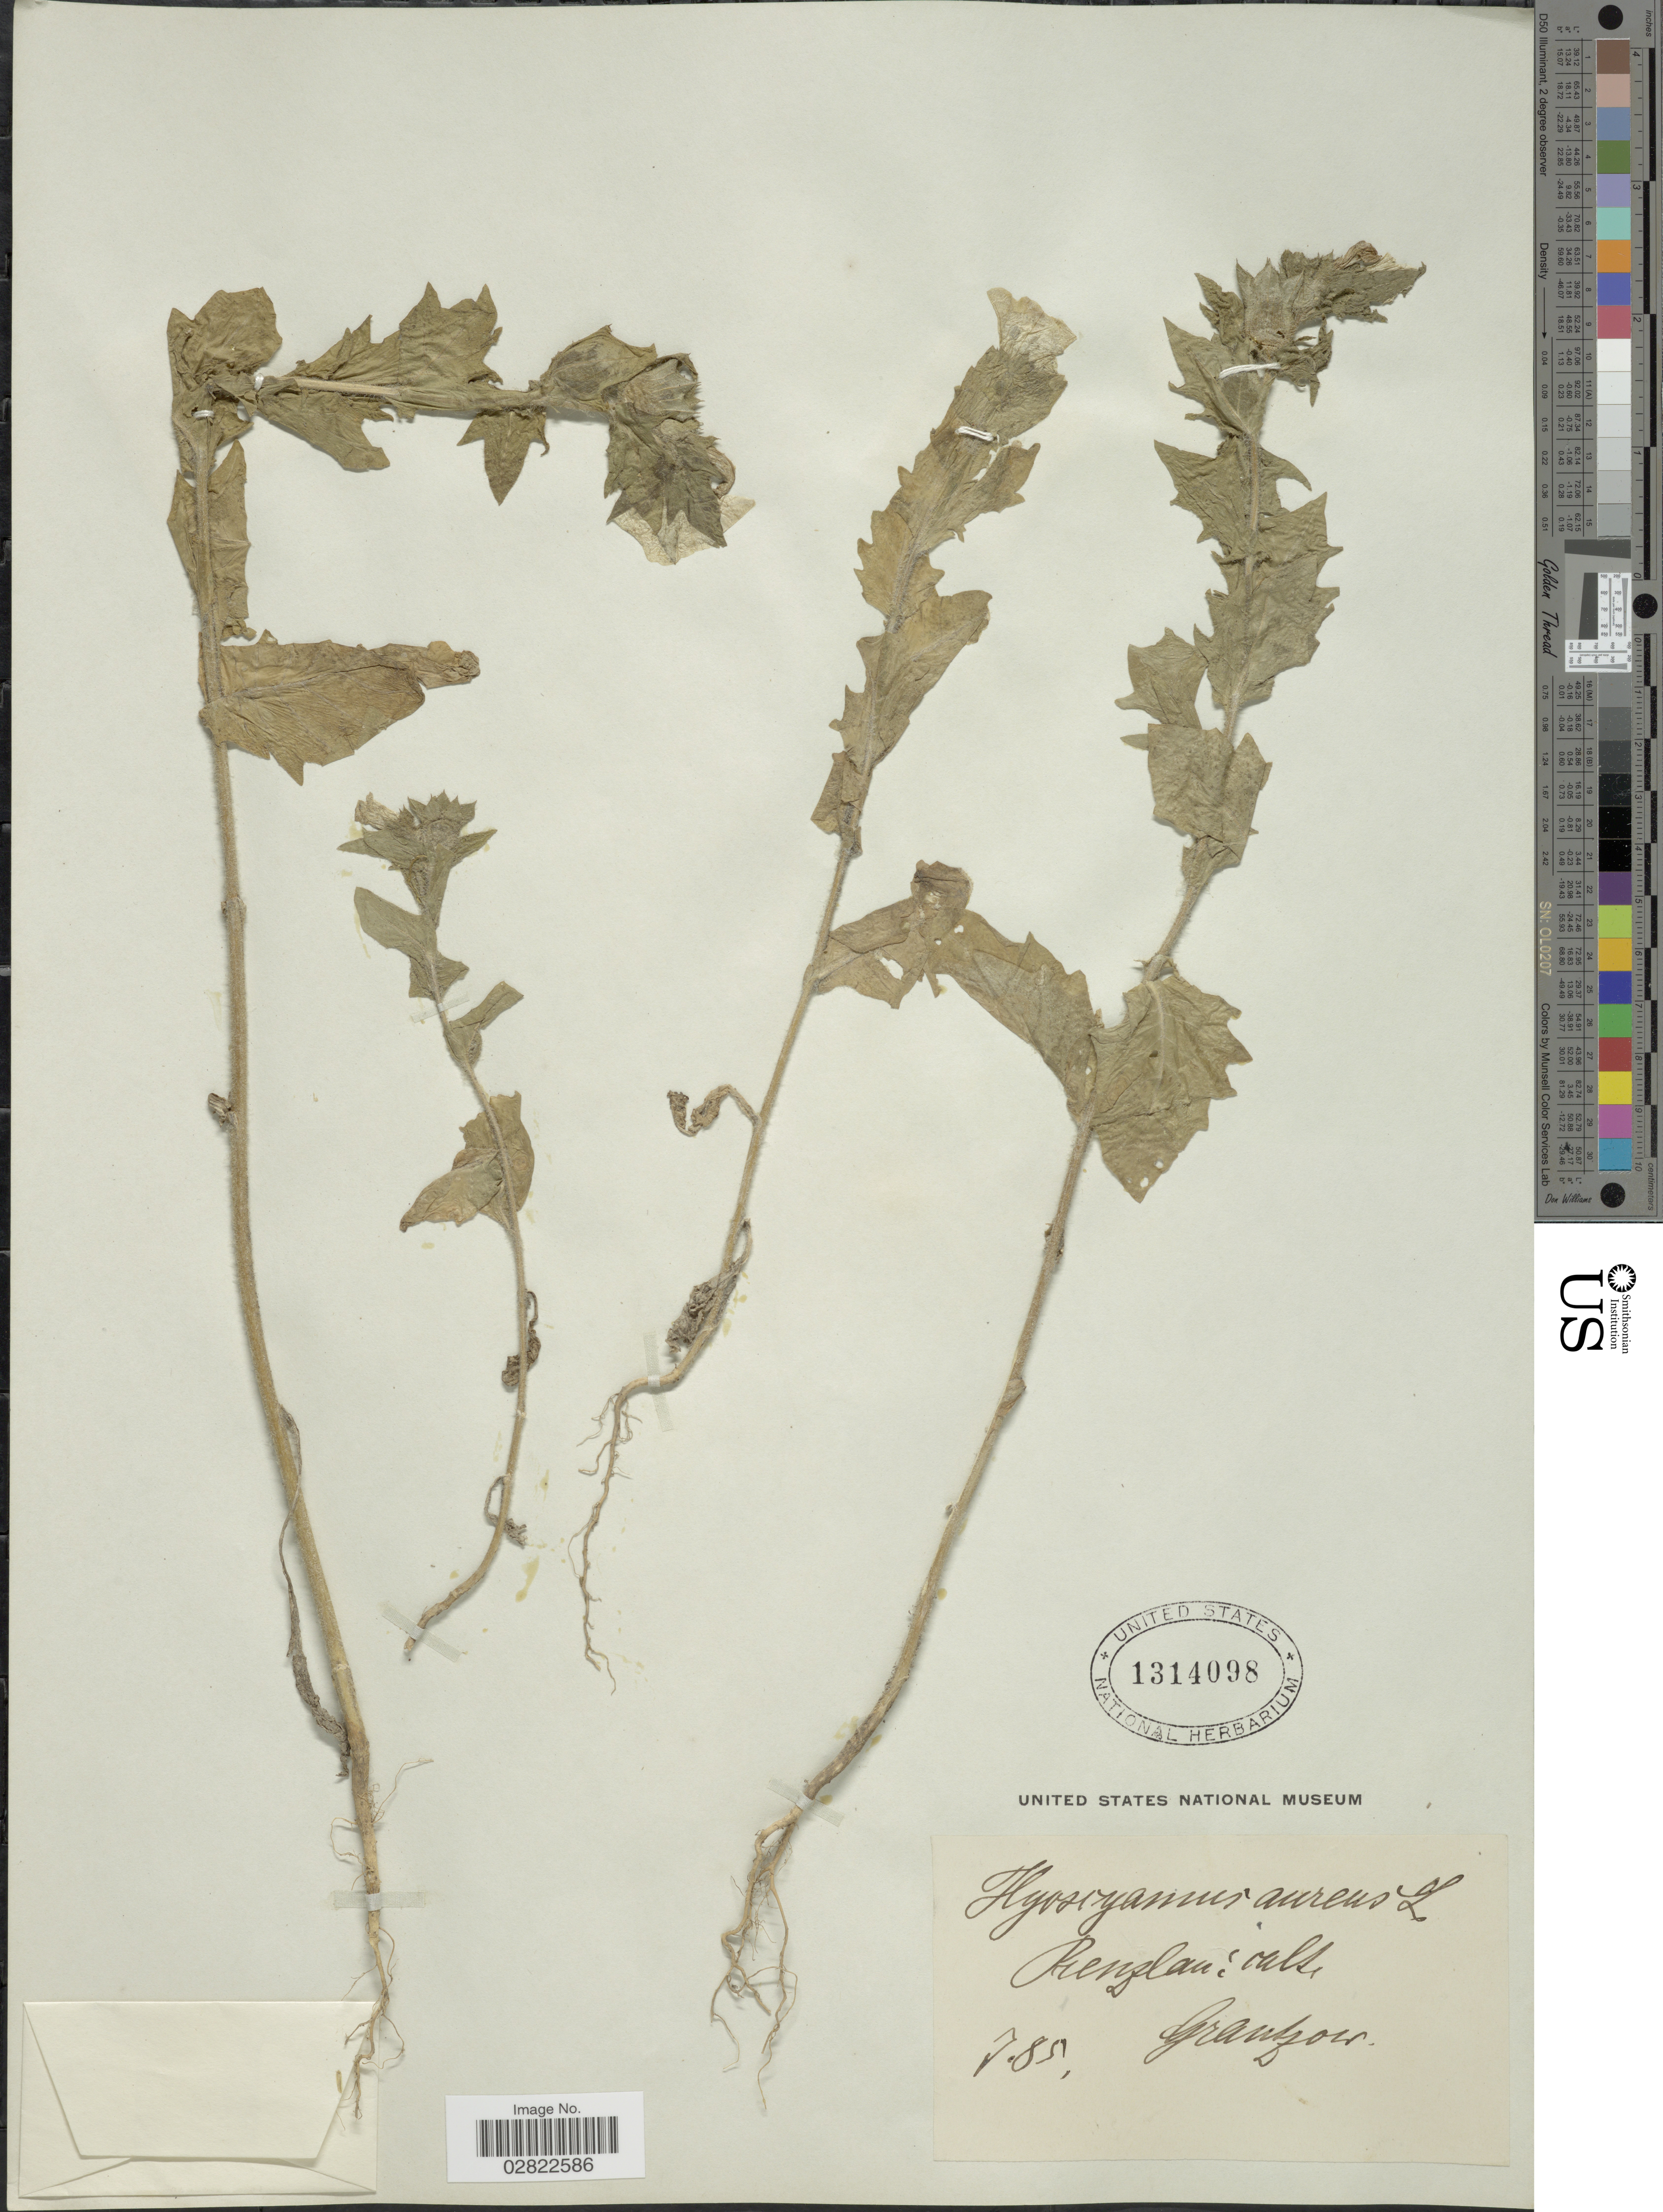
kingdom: Plantae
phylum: Tracheophyta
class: Magnoliopsida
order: Solanales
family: Solanaceae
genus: Hyoscyamus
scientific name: Hyoscyamus aureus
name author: L.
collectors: Grantzow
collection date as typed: Transcribed d/m/y: /7/85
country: Germany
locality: Prenzlau.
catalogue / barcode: US 1314098